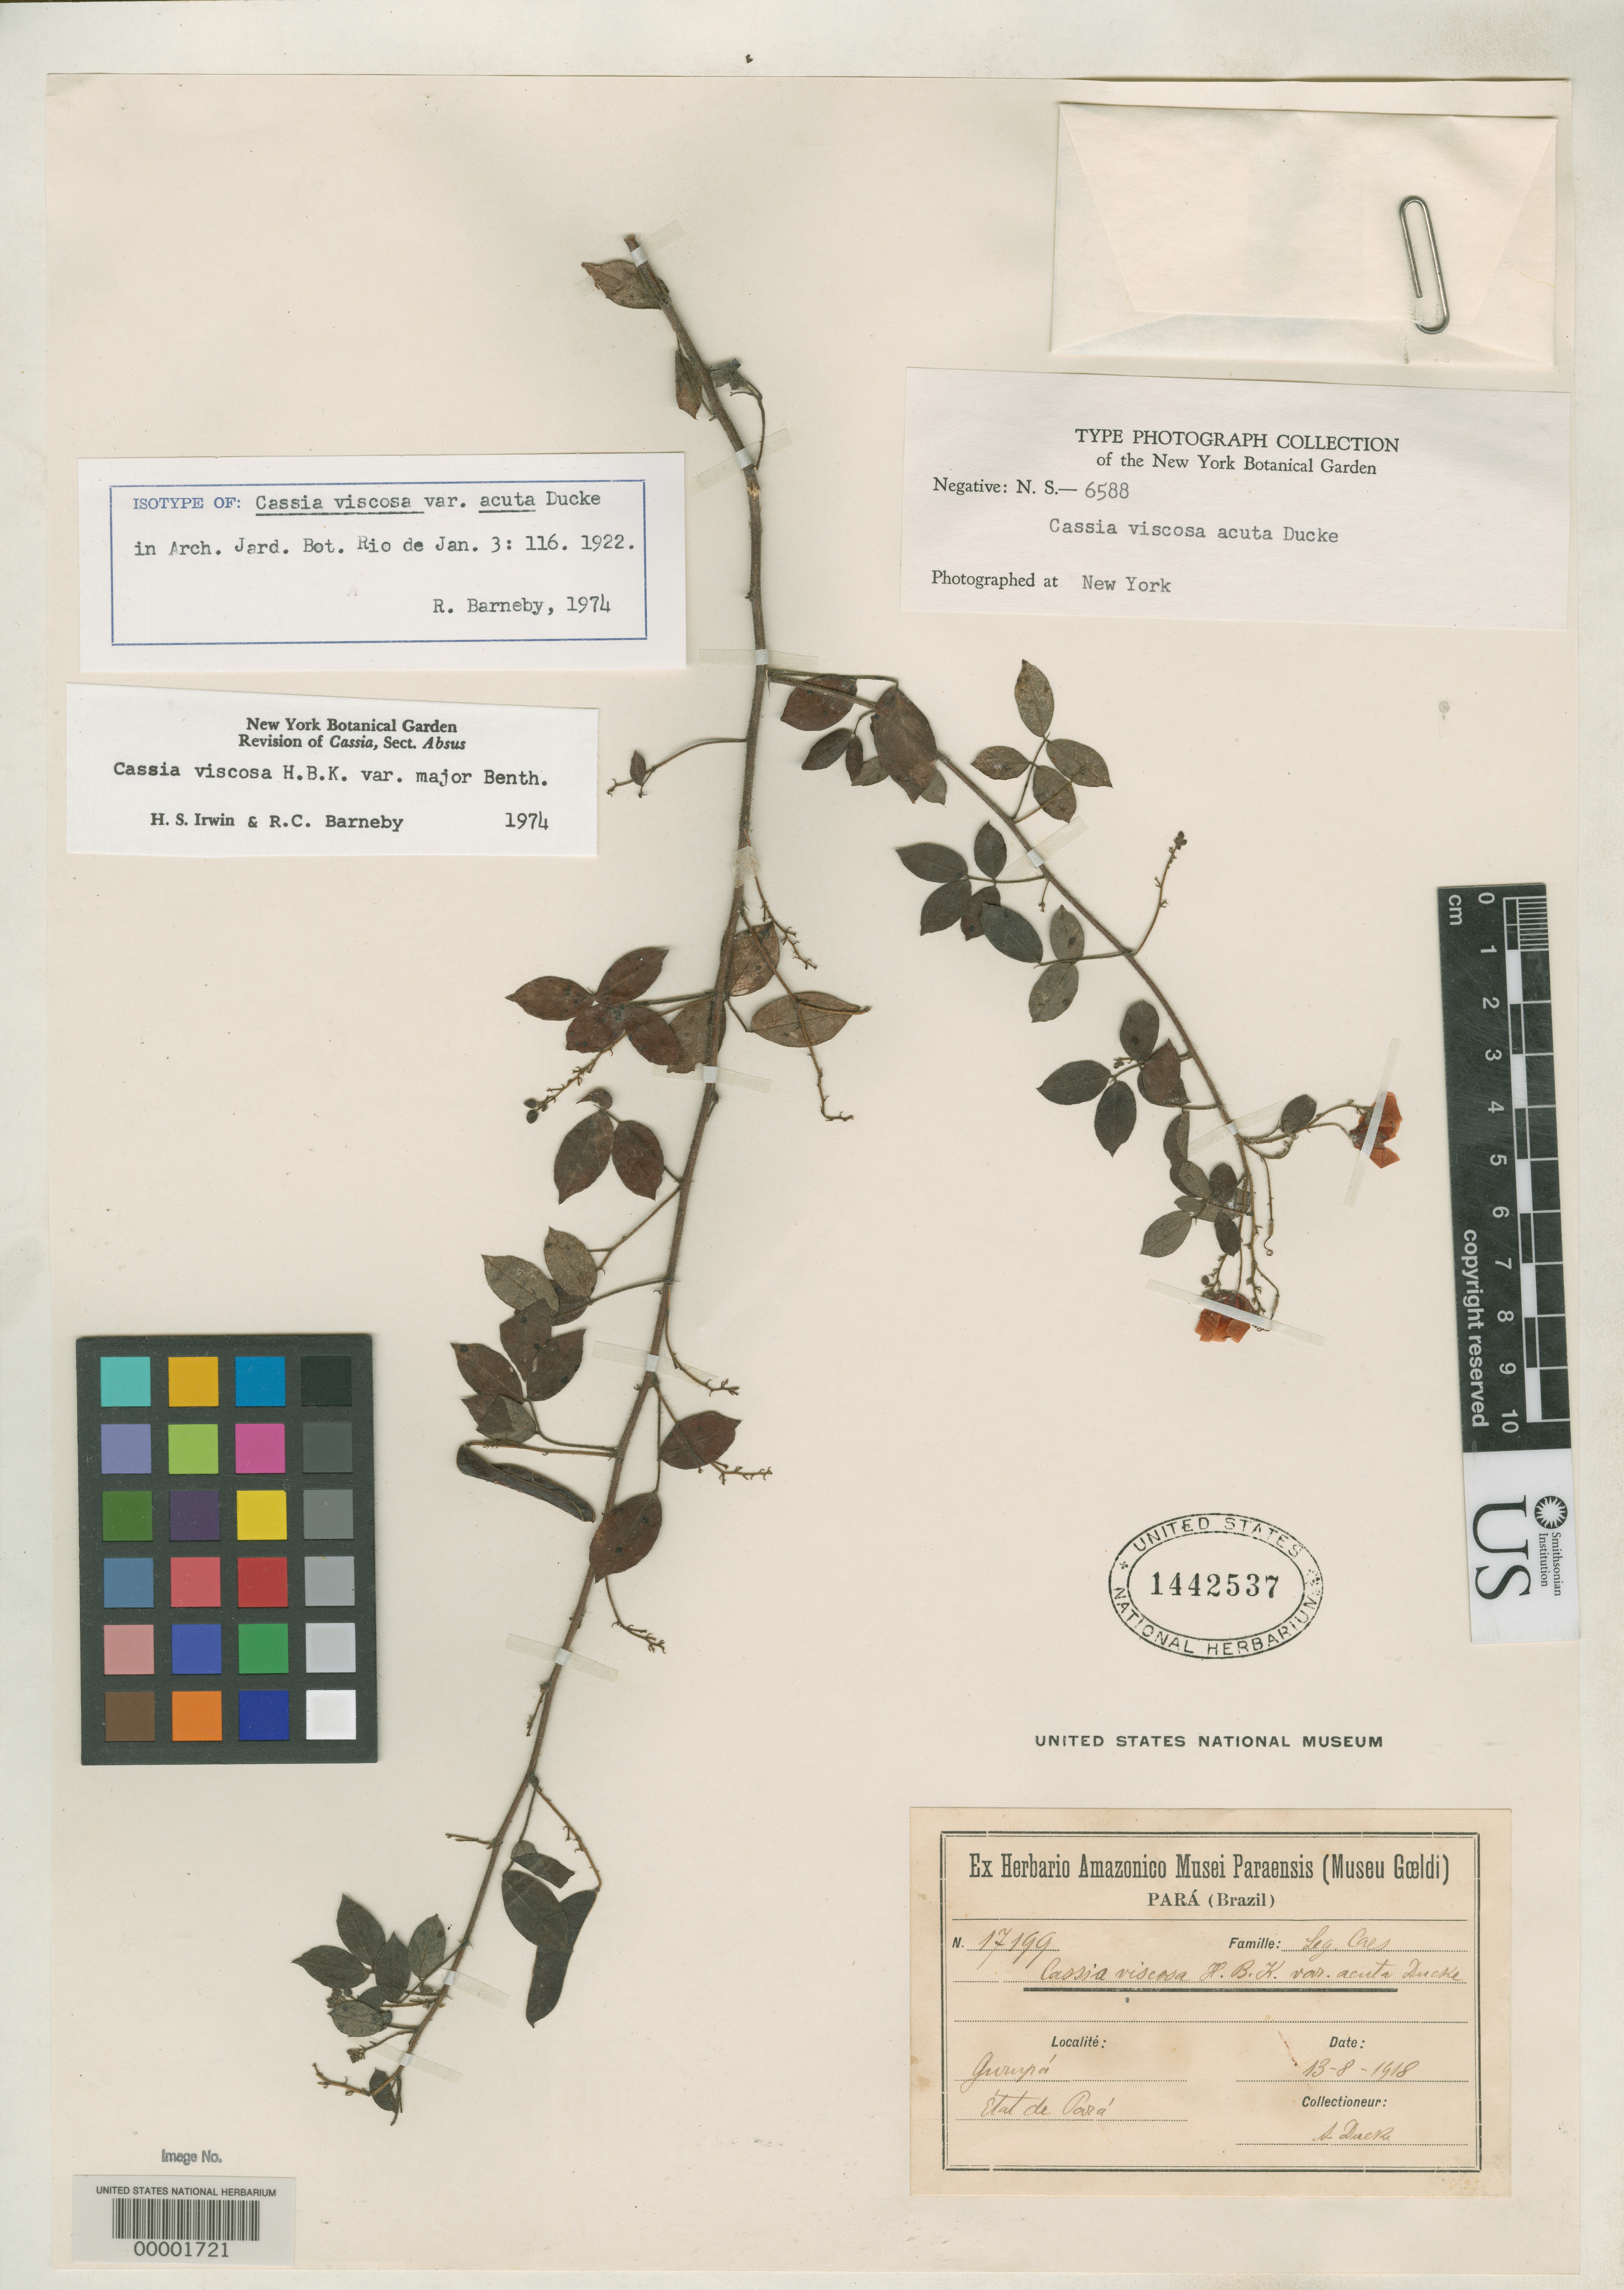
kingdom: Plantae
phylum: Tracheophyta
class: Magnoliopsida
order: Fabales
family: Fabaceae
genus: Cassia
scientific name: Cassia viscosa var. acuta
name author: Ducke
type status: Isotype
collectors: A. Ducke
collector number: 17199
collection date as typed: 15 Aug 1918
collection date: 1918-08-15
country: Brazil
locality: Gurupa.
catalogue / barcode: US 1442537